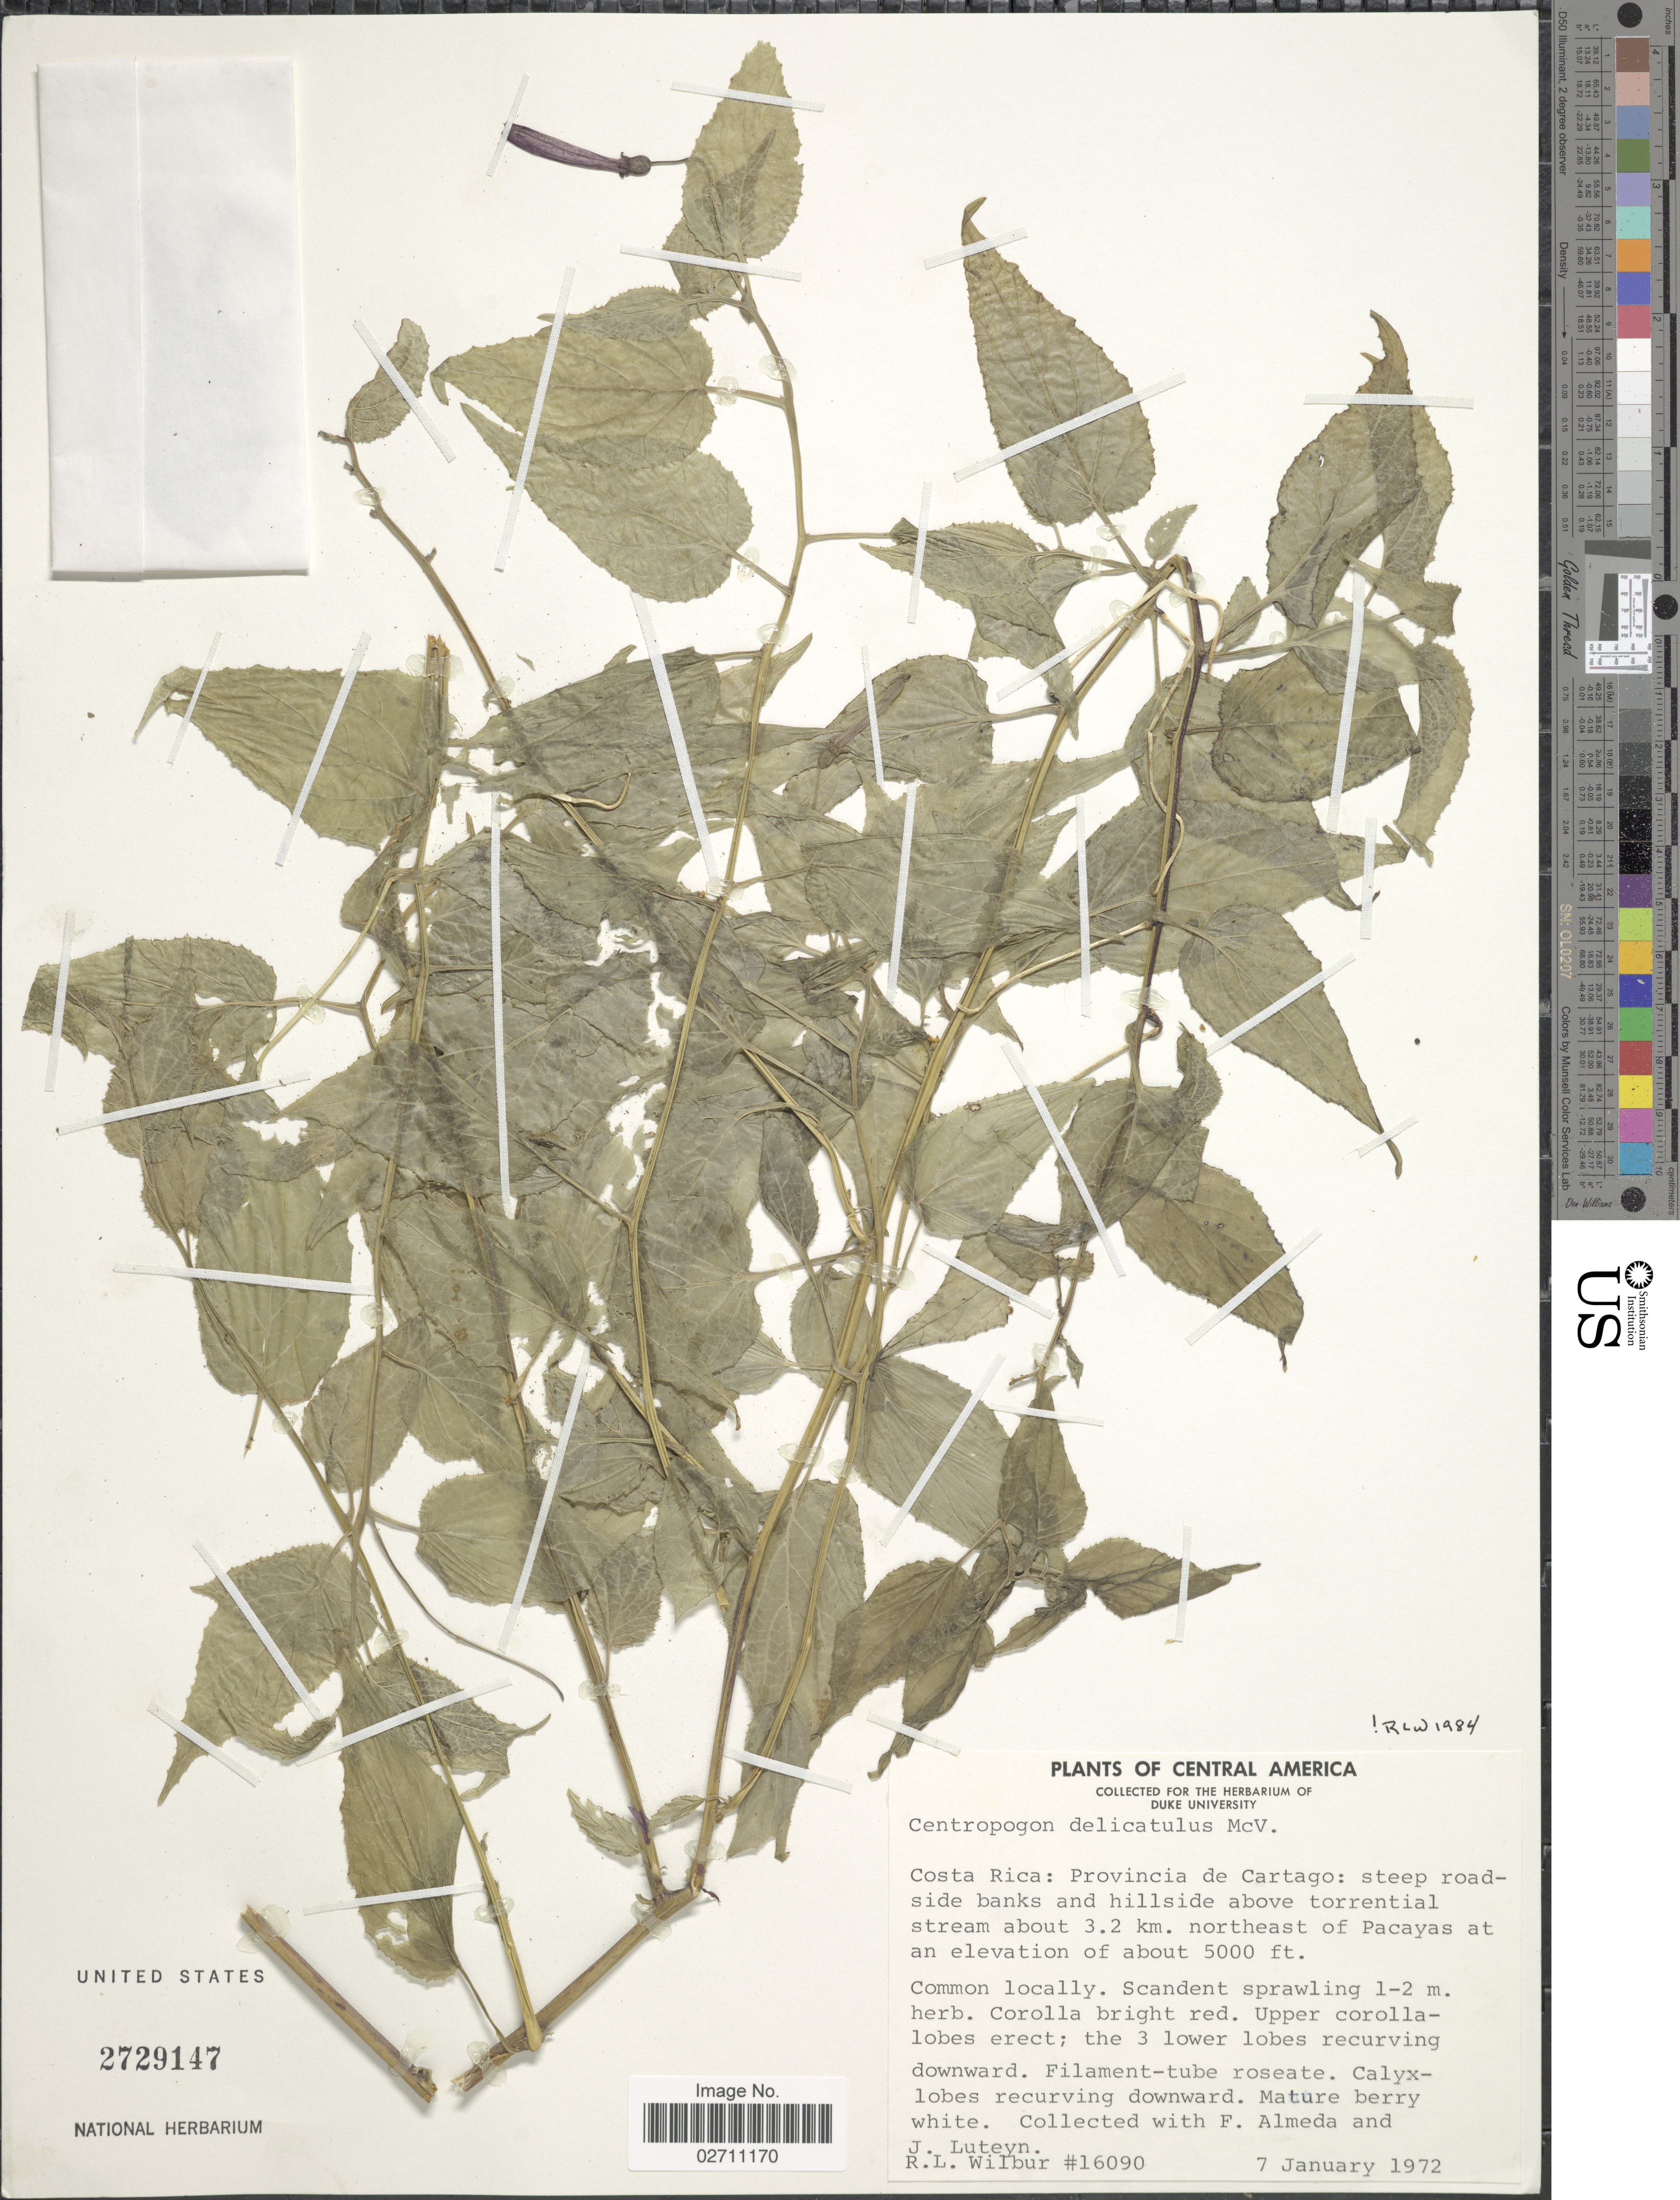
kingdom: Plantae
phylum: Tracheophyta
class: Magnoliopsida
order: Asterales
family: Campanulaceae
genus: Centropogon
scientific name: Centropogon delicatulus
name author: McVaugh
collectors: J. L. Luteyn & R. L. Wilbur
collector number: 16090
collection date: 1972-01-07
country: Costa Rica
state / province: Cartago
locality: Steep roadside banks and hillside above torrential stream about 3.2 km. northeast of Pacayas.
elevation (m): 1524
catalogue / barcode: US 2729147